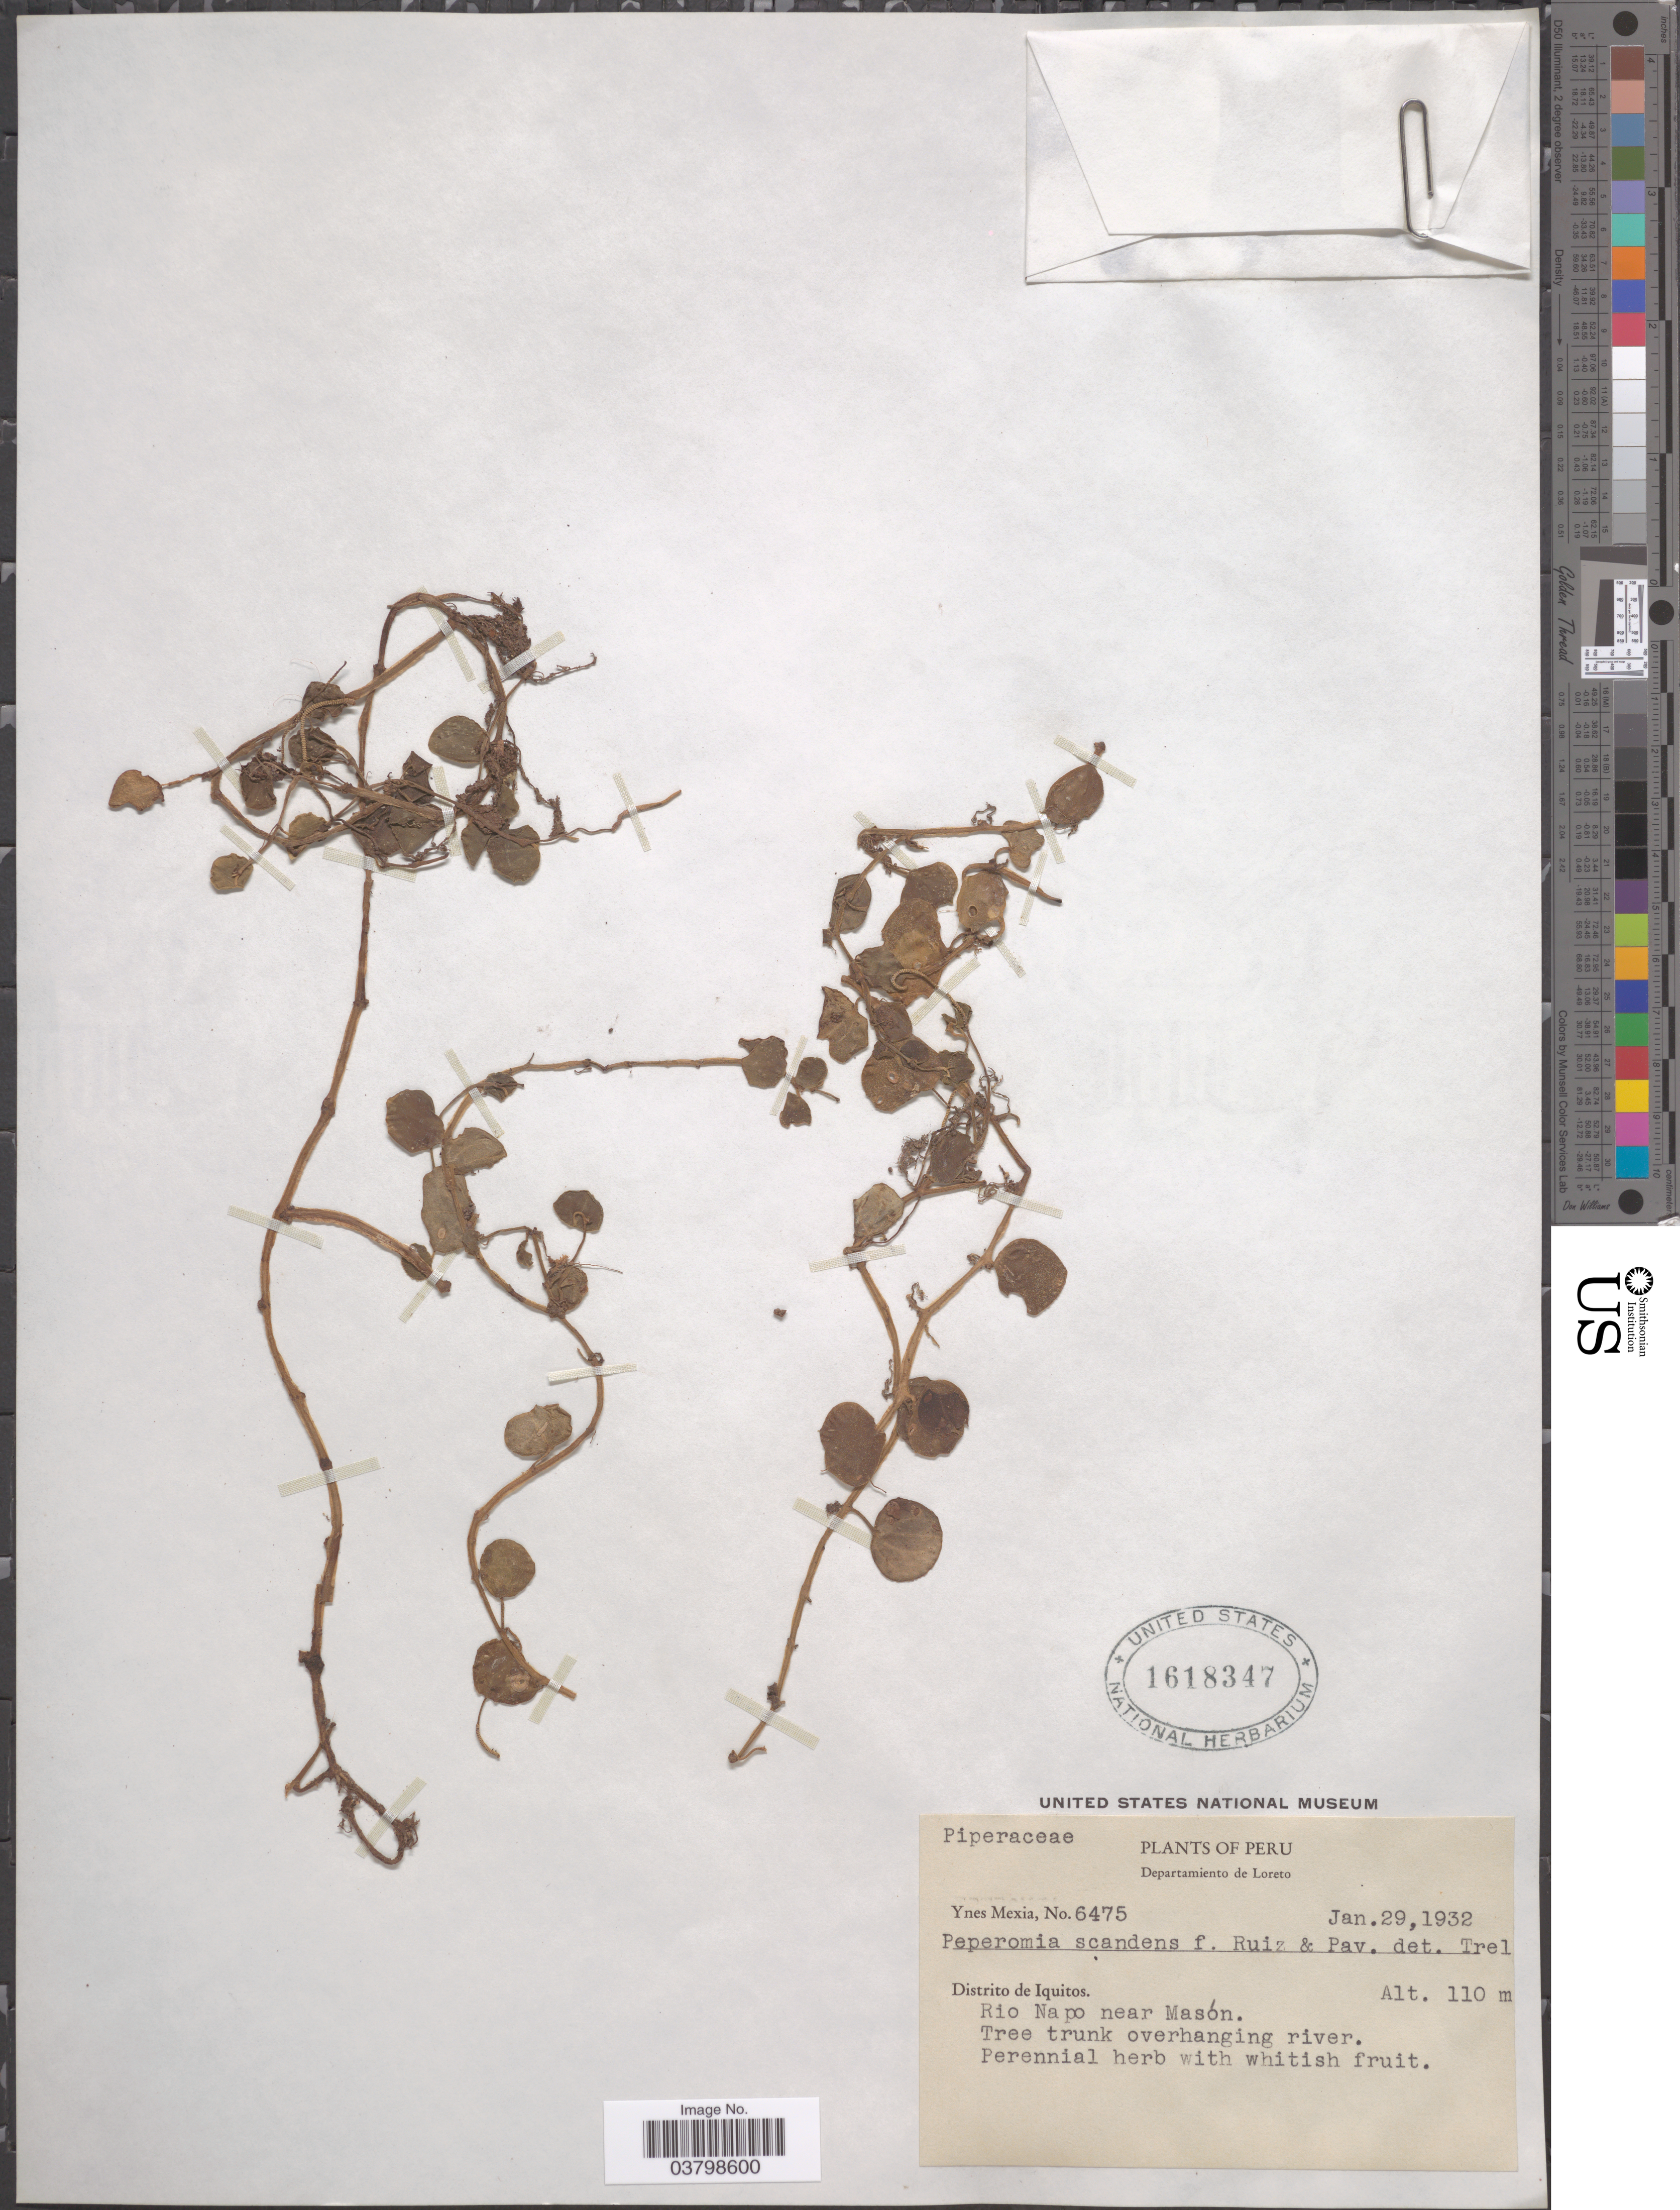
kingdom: Plantae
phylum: Tracheophyta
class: Magnoliopsida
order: Piperales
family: Piperaceae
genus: Peperomia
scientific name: Peperomia serpens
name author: (Sw.) Loudon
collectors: Y. Mexia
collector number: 6475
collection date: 1932-01-29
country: Peru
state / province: Loreto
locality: Departamiento de Loreto. Distrito de Iquitos. Rio Napo near Masón.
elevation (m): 110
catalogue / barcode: US 1618347